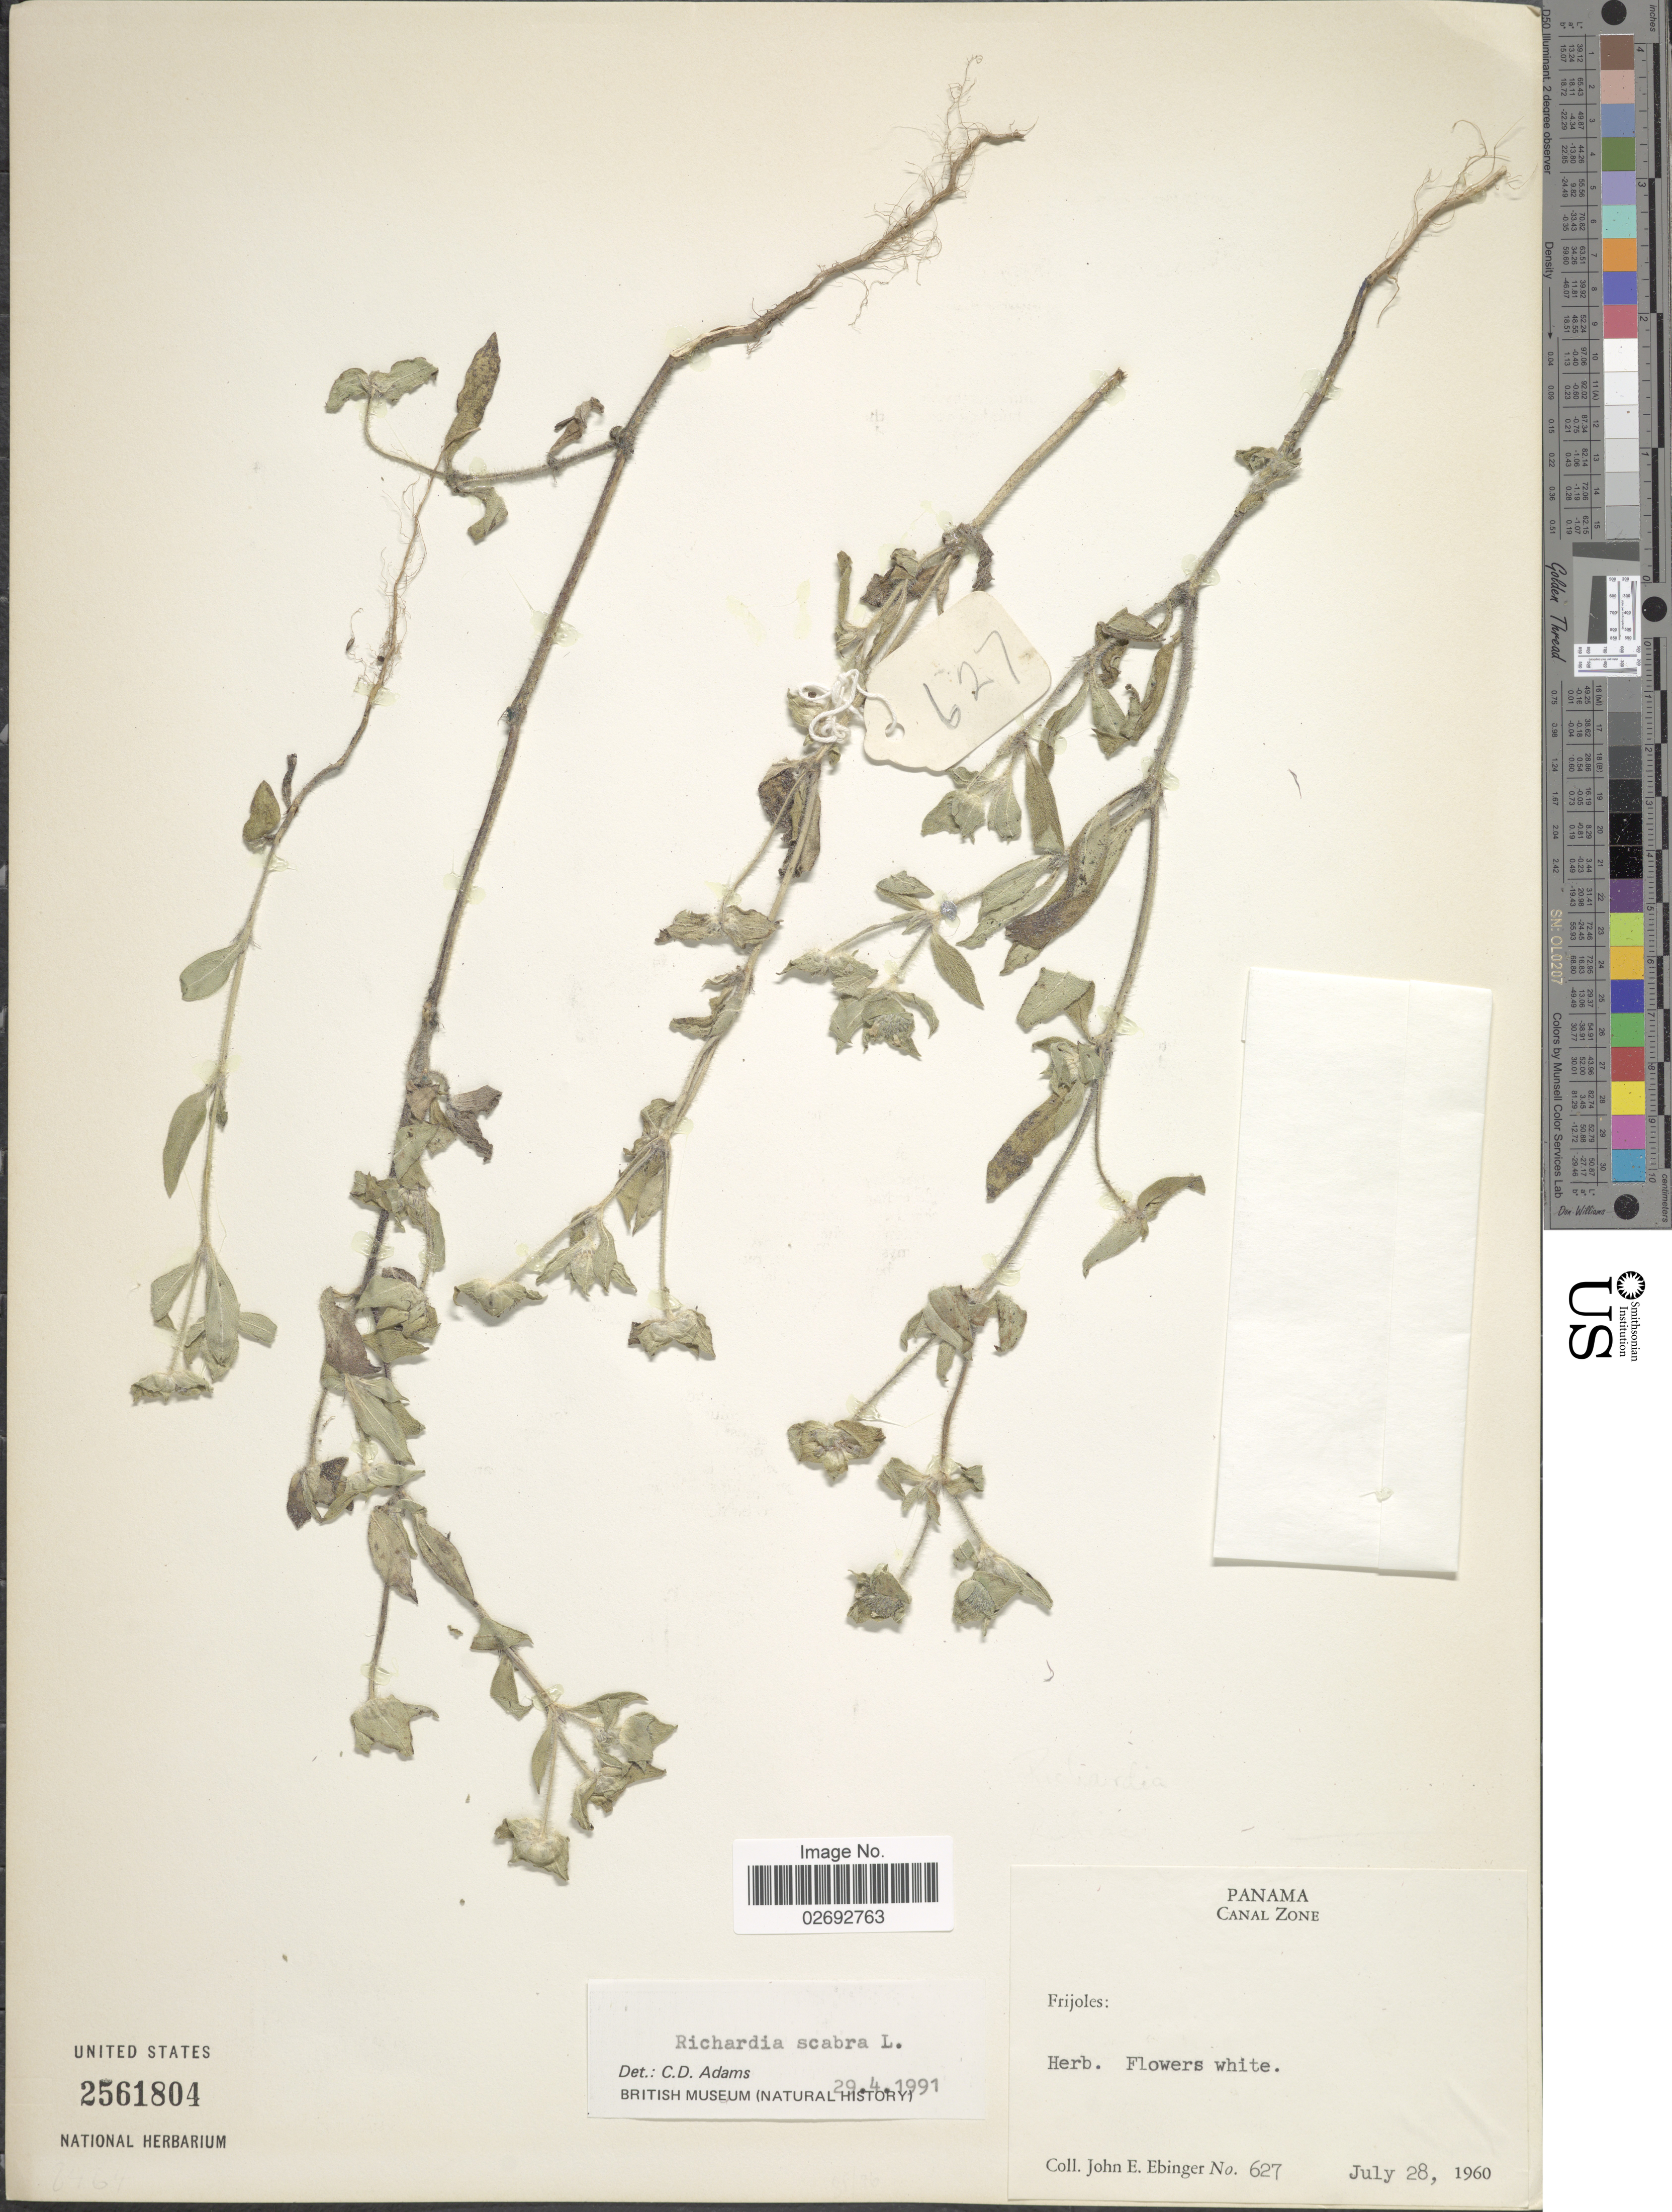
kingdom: Plantae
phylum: Tracheophyta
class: Magnoliopsida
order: Gentianales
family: Rubiaceae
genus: Richardia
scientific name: Richardia scabra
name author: L.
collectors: J. Ebinger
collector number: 627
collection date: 1960-07-28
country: Panama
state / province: Colón / Panamá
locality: Canal Zone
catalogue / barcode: US 2561804